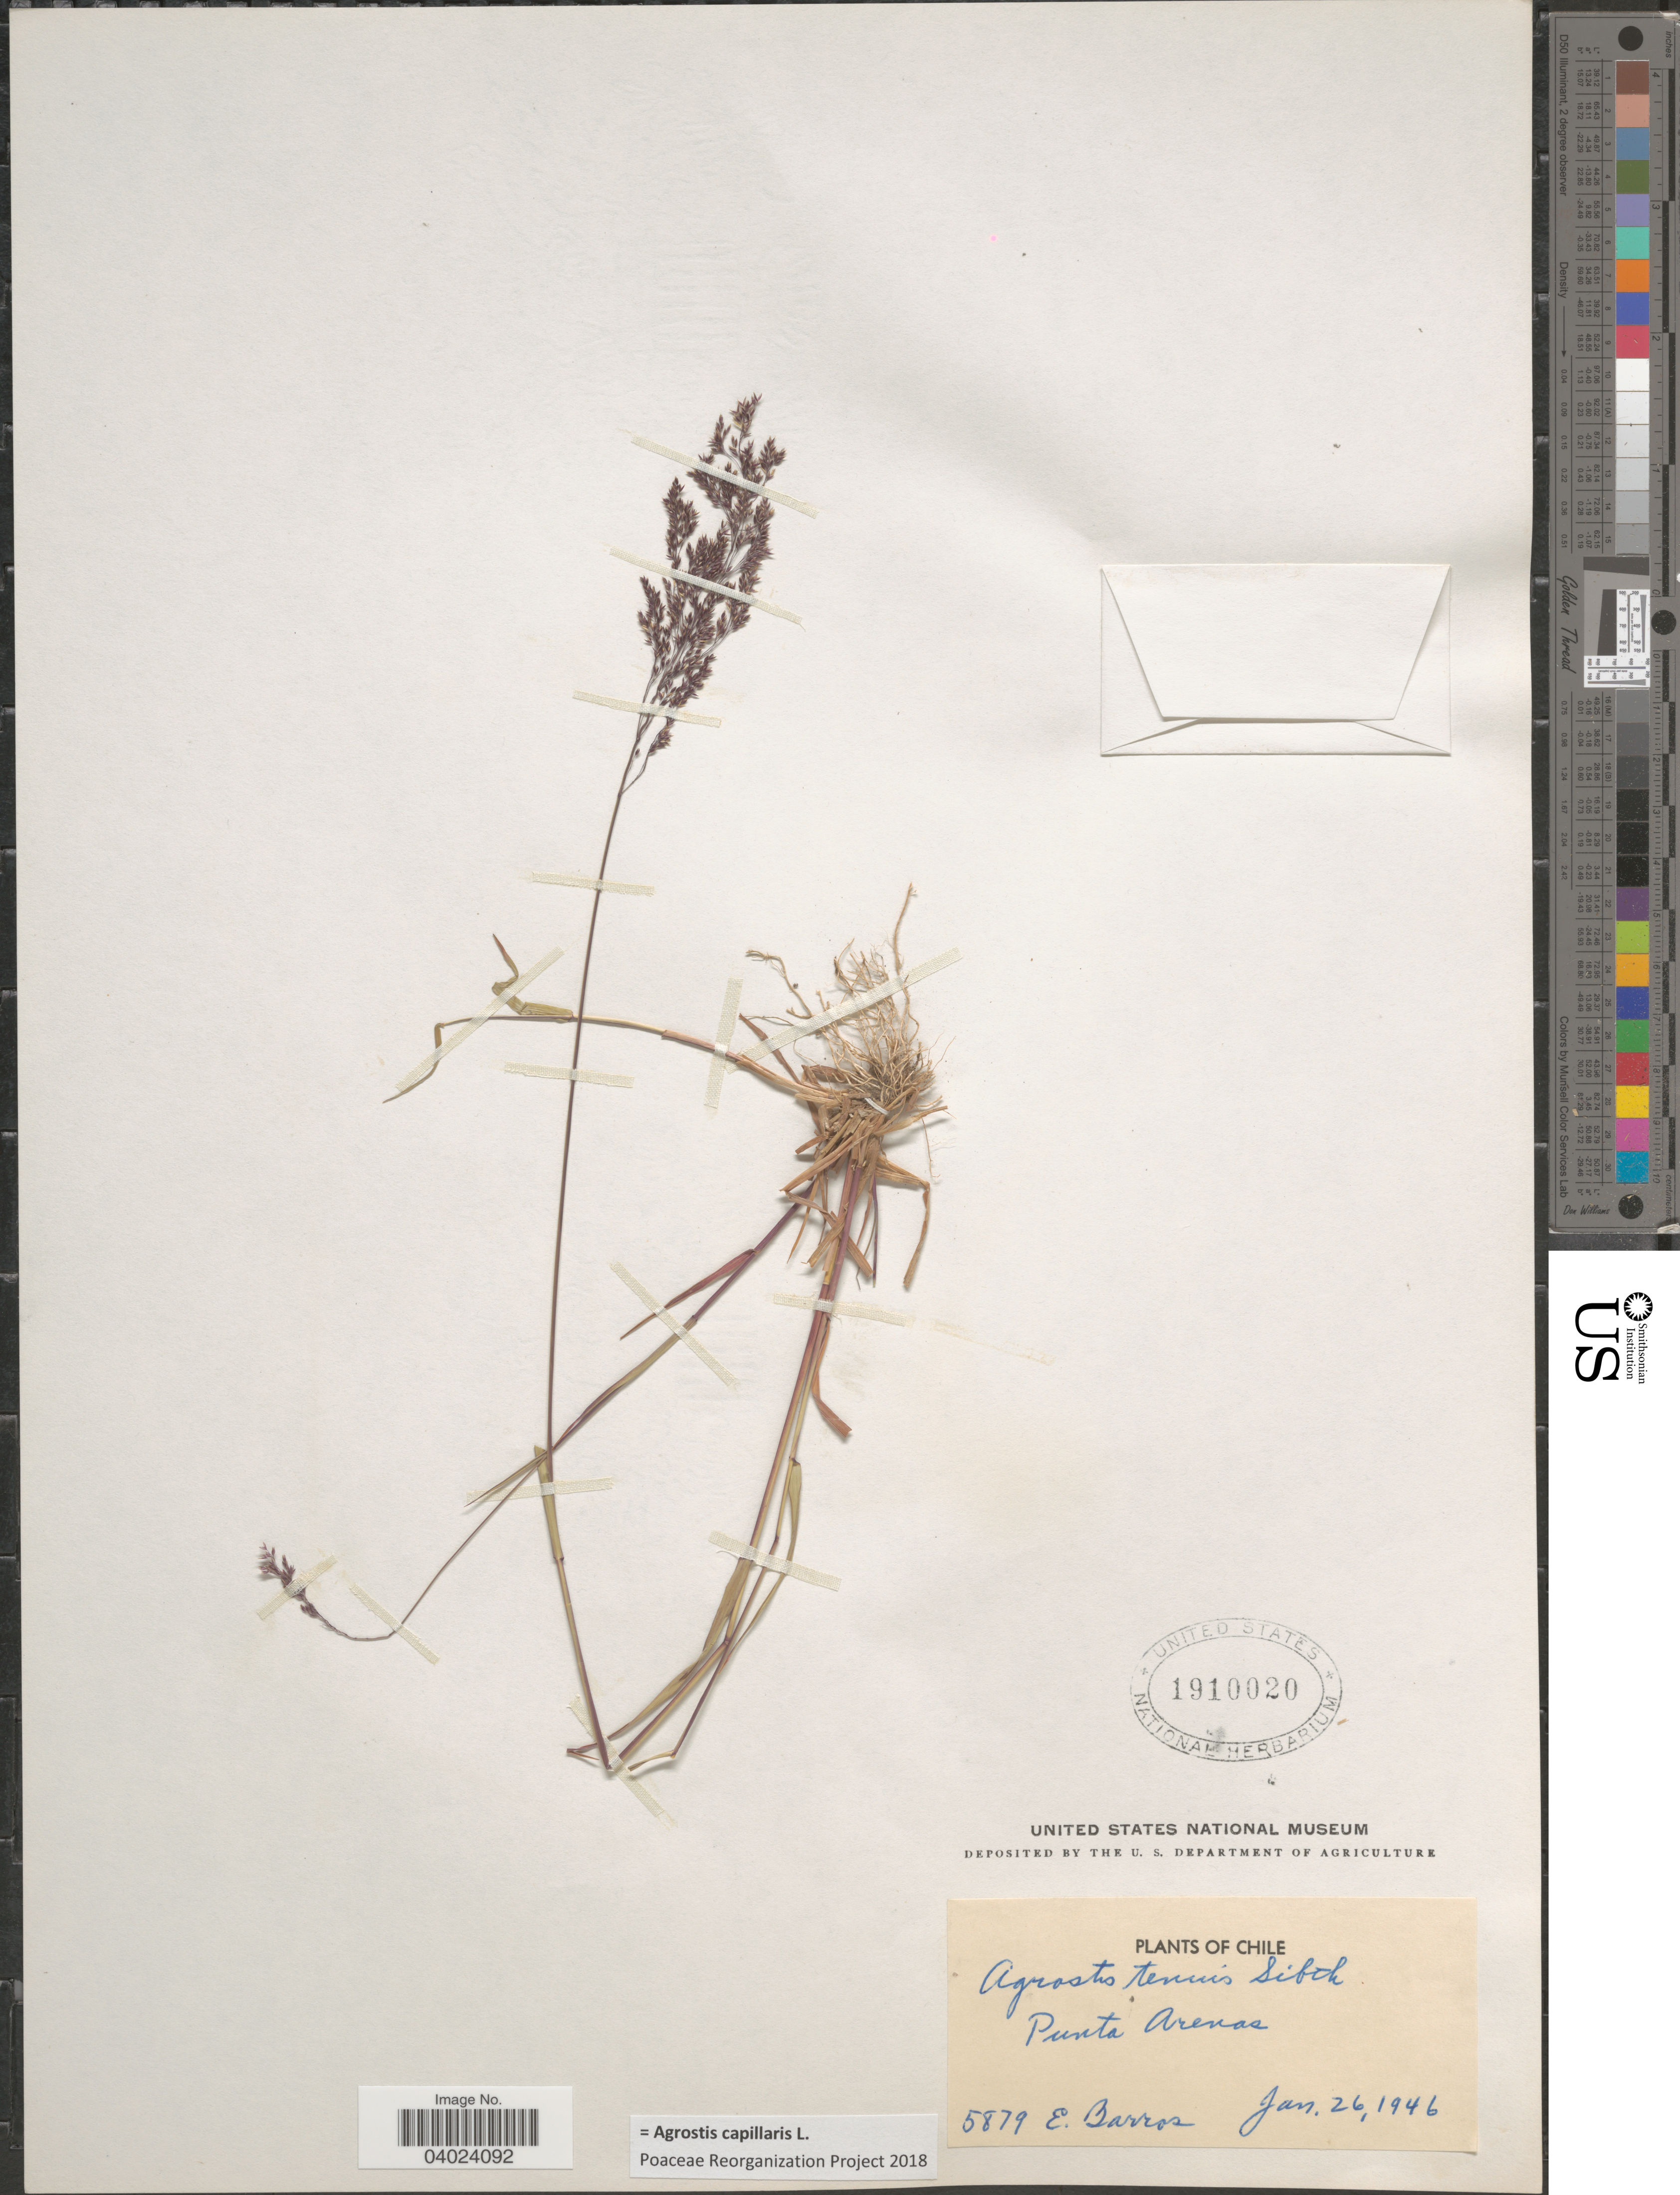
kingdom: Plantae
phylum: Tracheophyta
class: Liliopsida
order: Poales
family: Poaceae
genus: Agrostis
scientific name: Agrostis capillaris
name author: L.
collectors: E. Barros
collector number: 5879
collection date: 1946-01-26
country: Chile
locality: Punta Arenas.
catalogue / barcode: US 1910020